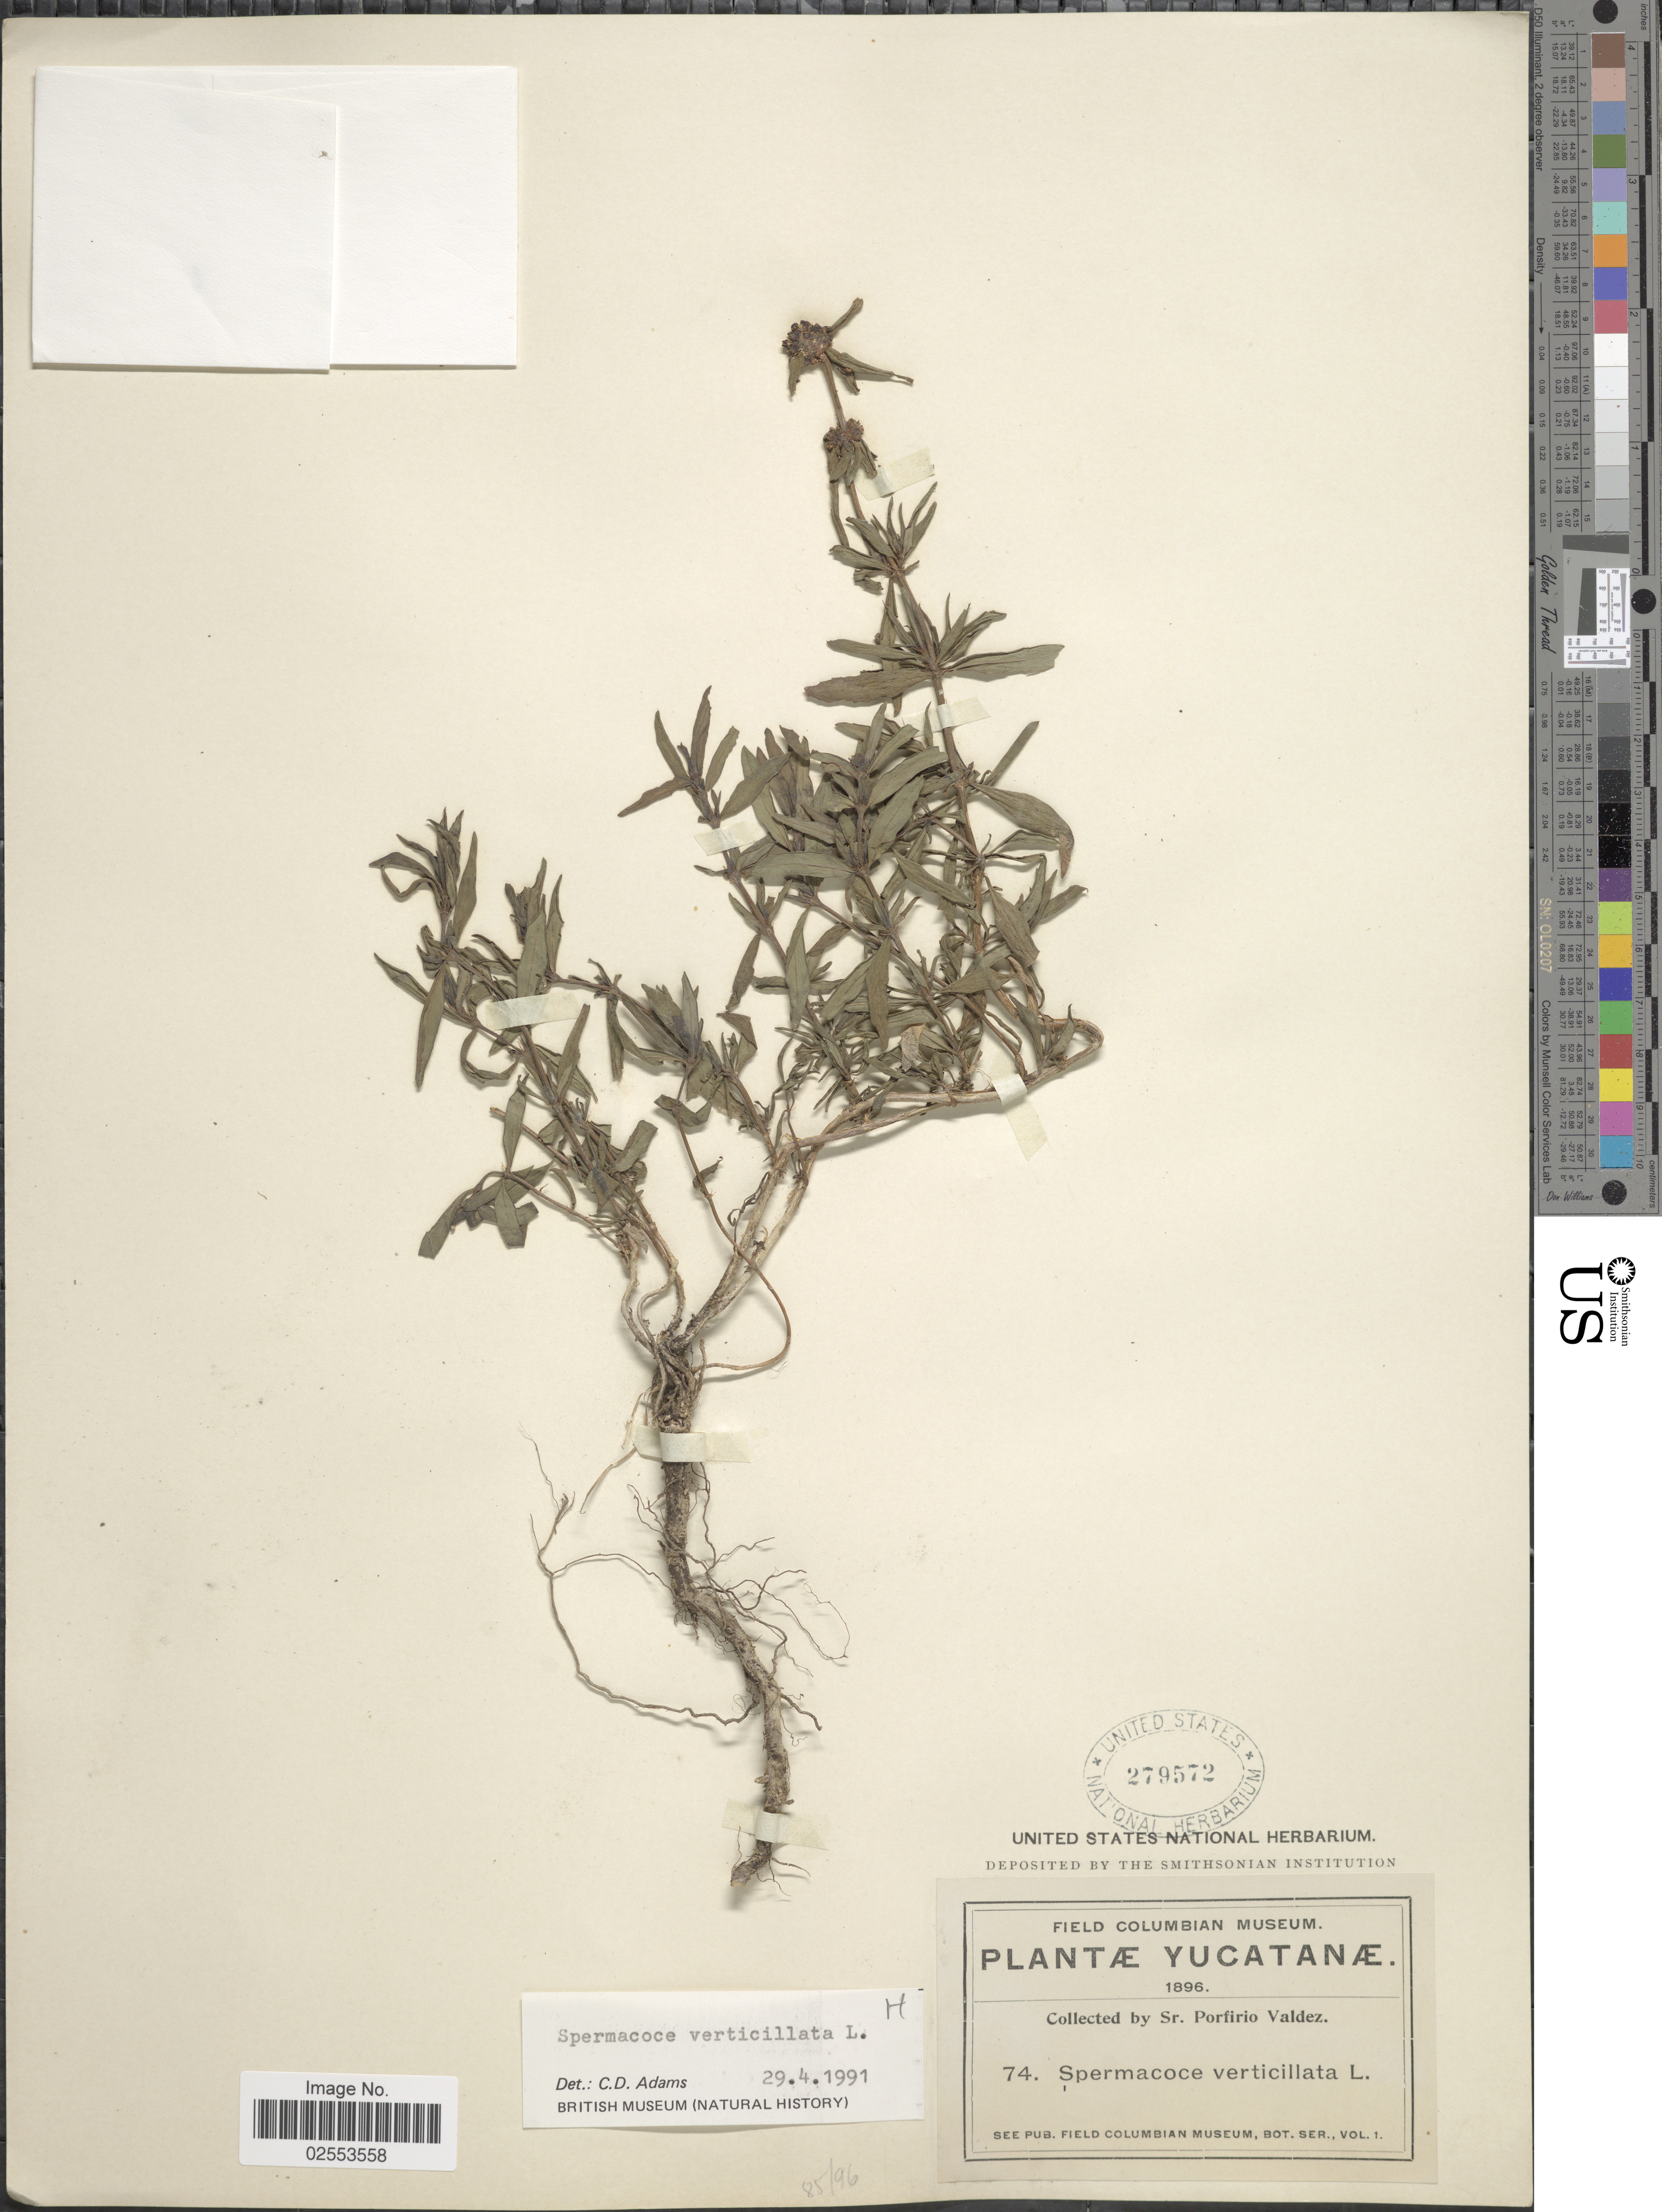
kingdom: Plantae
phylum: Tracheophyta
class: Magnoliopsida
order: Gentianales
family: Rubiaceae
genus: Spermacoce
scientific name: Spermacoce verticillata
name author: L.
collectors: P. Valdez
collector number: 74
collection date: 1896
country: Mexico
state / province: Yucatán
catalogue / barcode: US 279572